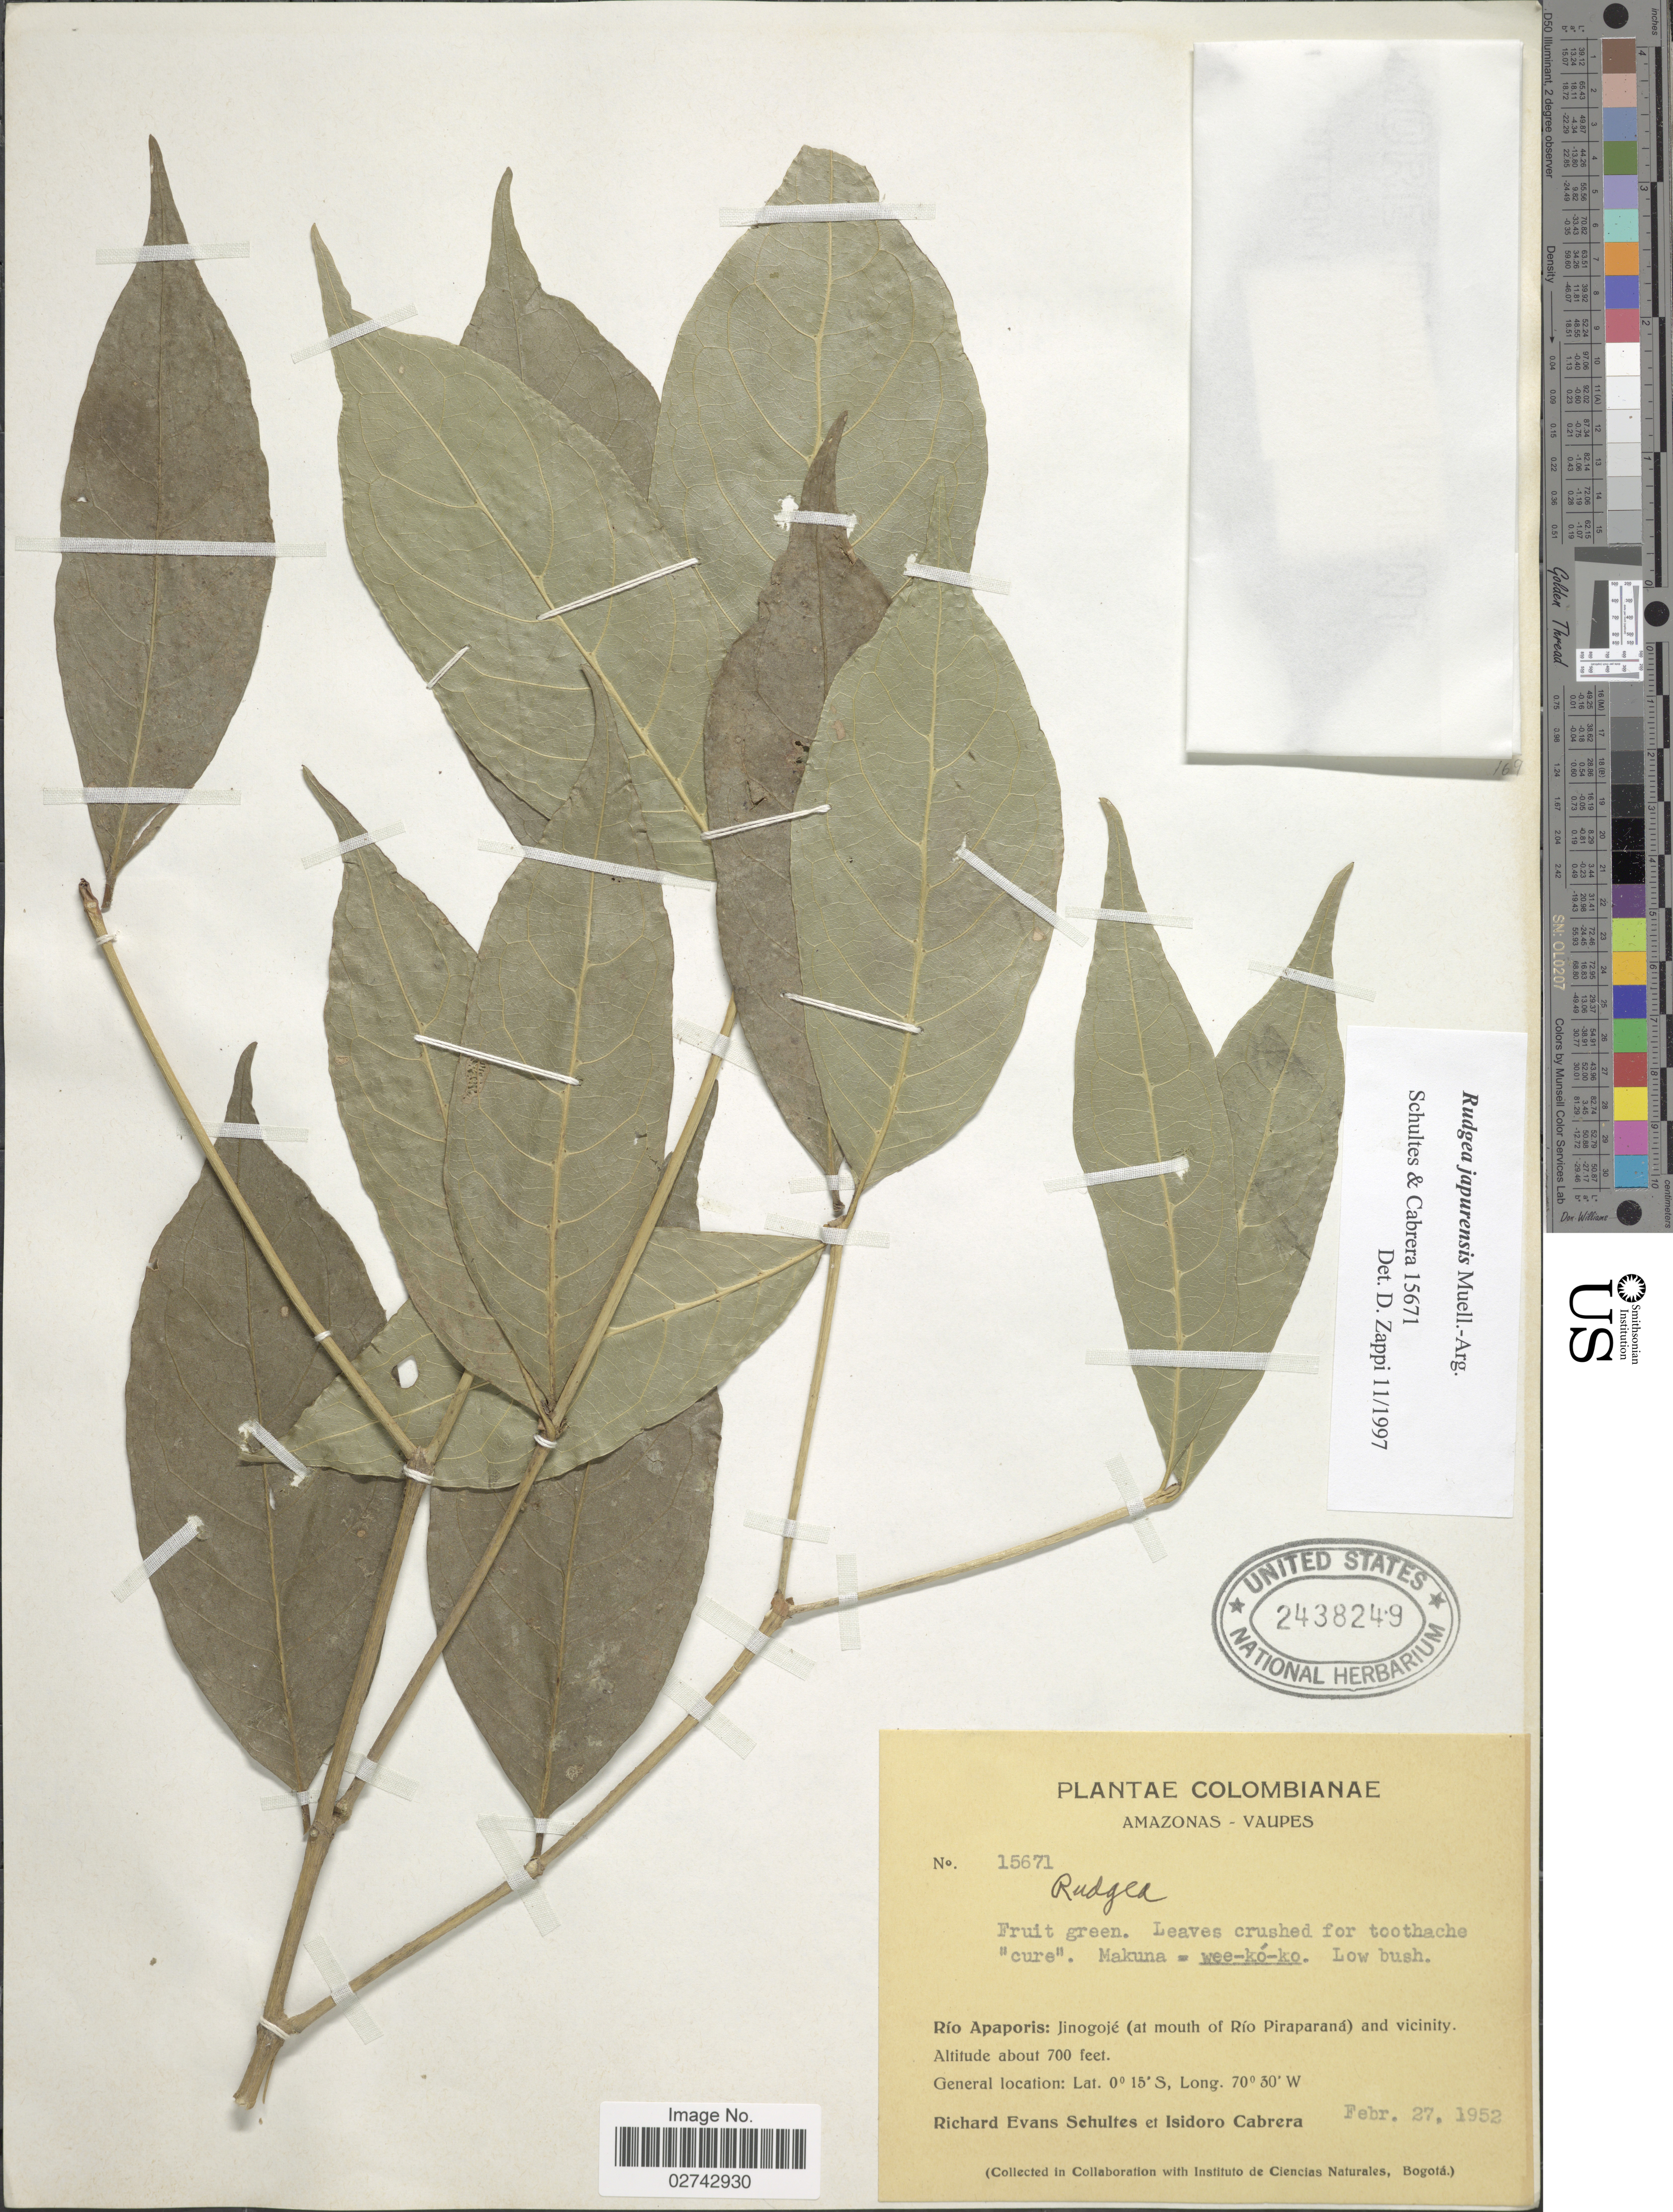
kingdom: Plantae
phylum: Tracheophyta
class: Magnoliopsida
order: Gentianales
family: Rubiaceae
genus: Rudgea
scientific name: Rudgea japurensis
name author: Müll. Arg.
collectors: R. E. Schultes & I. Cabrera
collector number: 15671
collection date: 1952-02-24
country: Colombia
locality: Amazonas-Vaupes. Rio Apaporis: Jinogoje (at mouth of Rio Piraparaná) and vicinity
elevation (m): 213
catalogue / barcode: US 2438249